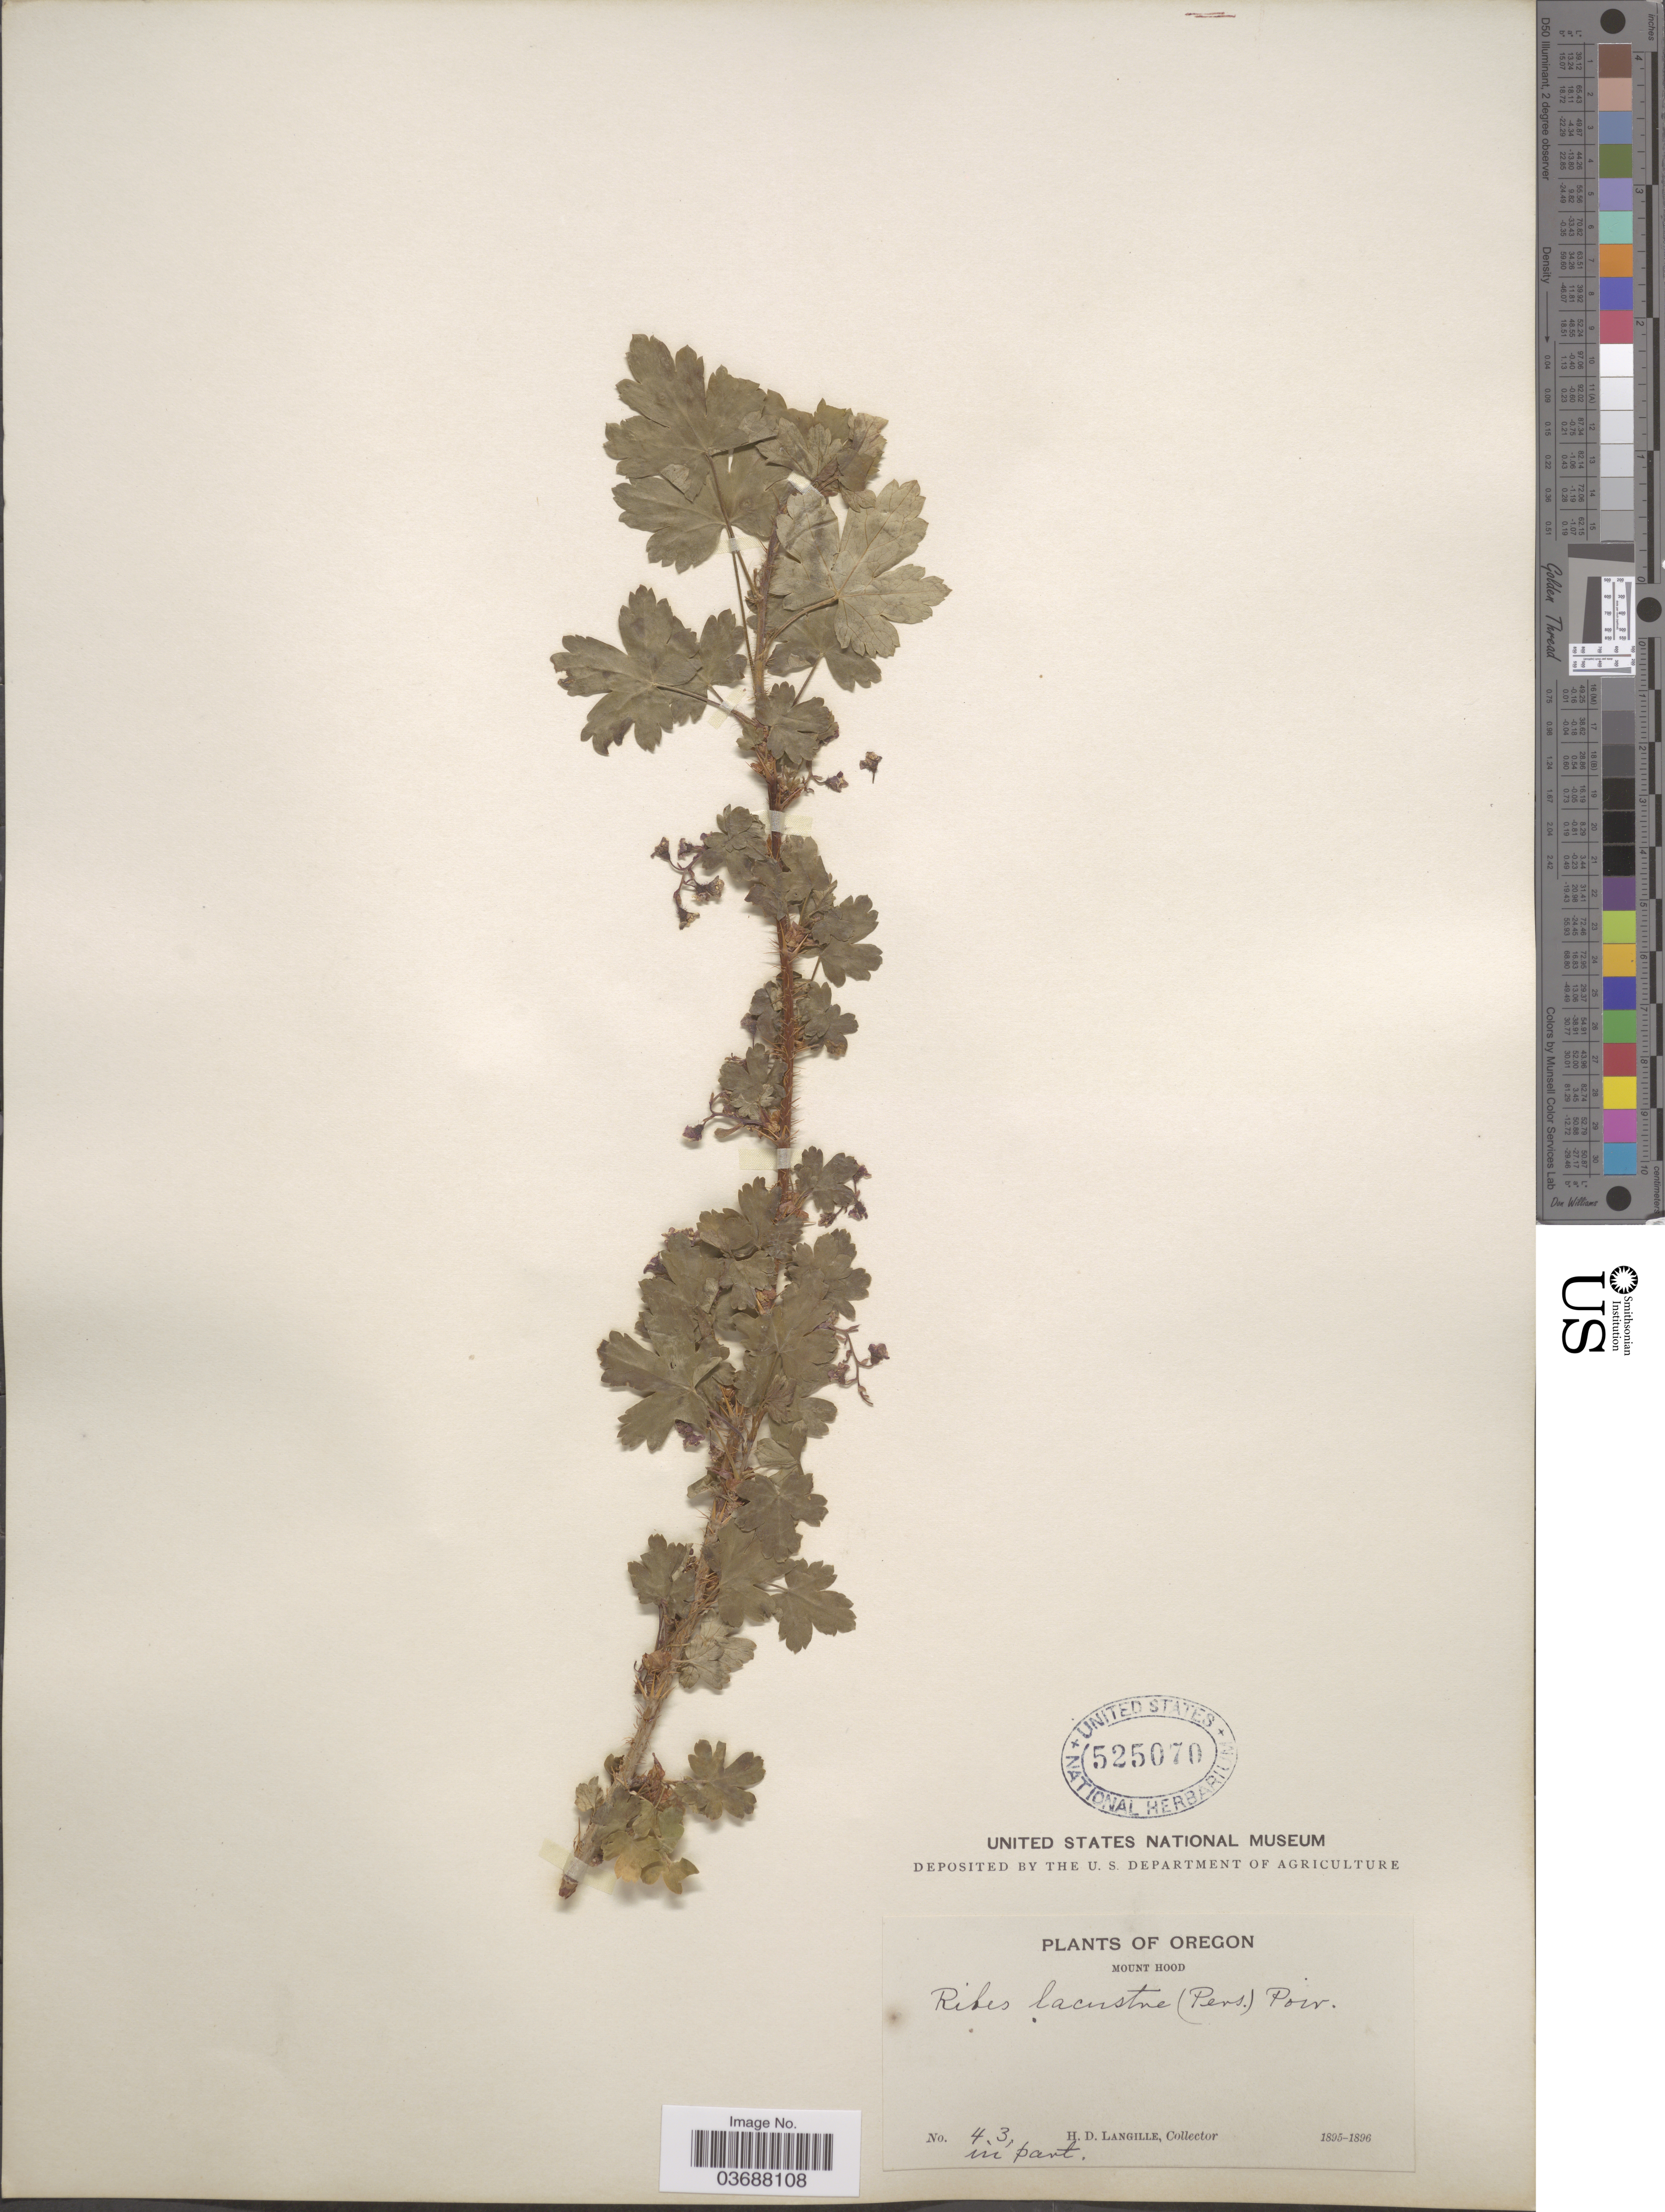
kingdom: Plantae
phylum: Tracheophyta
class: Magnoliopsida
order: Saxifragales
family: Grossulariaceae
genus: Ribes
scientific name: Ribes lacustre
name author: (Pers.) Poir.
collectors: H. Langille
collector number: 43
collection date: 1895/1896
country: United States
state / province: Oregon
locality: Mount Hood.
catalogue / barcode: US 525070